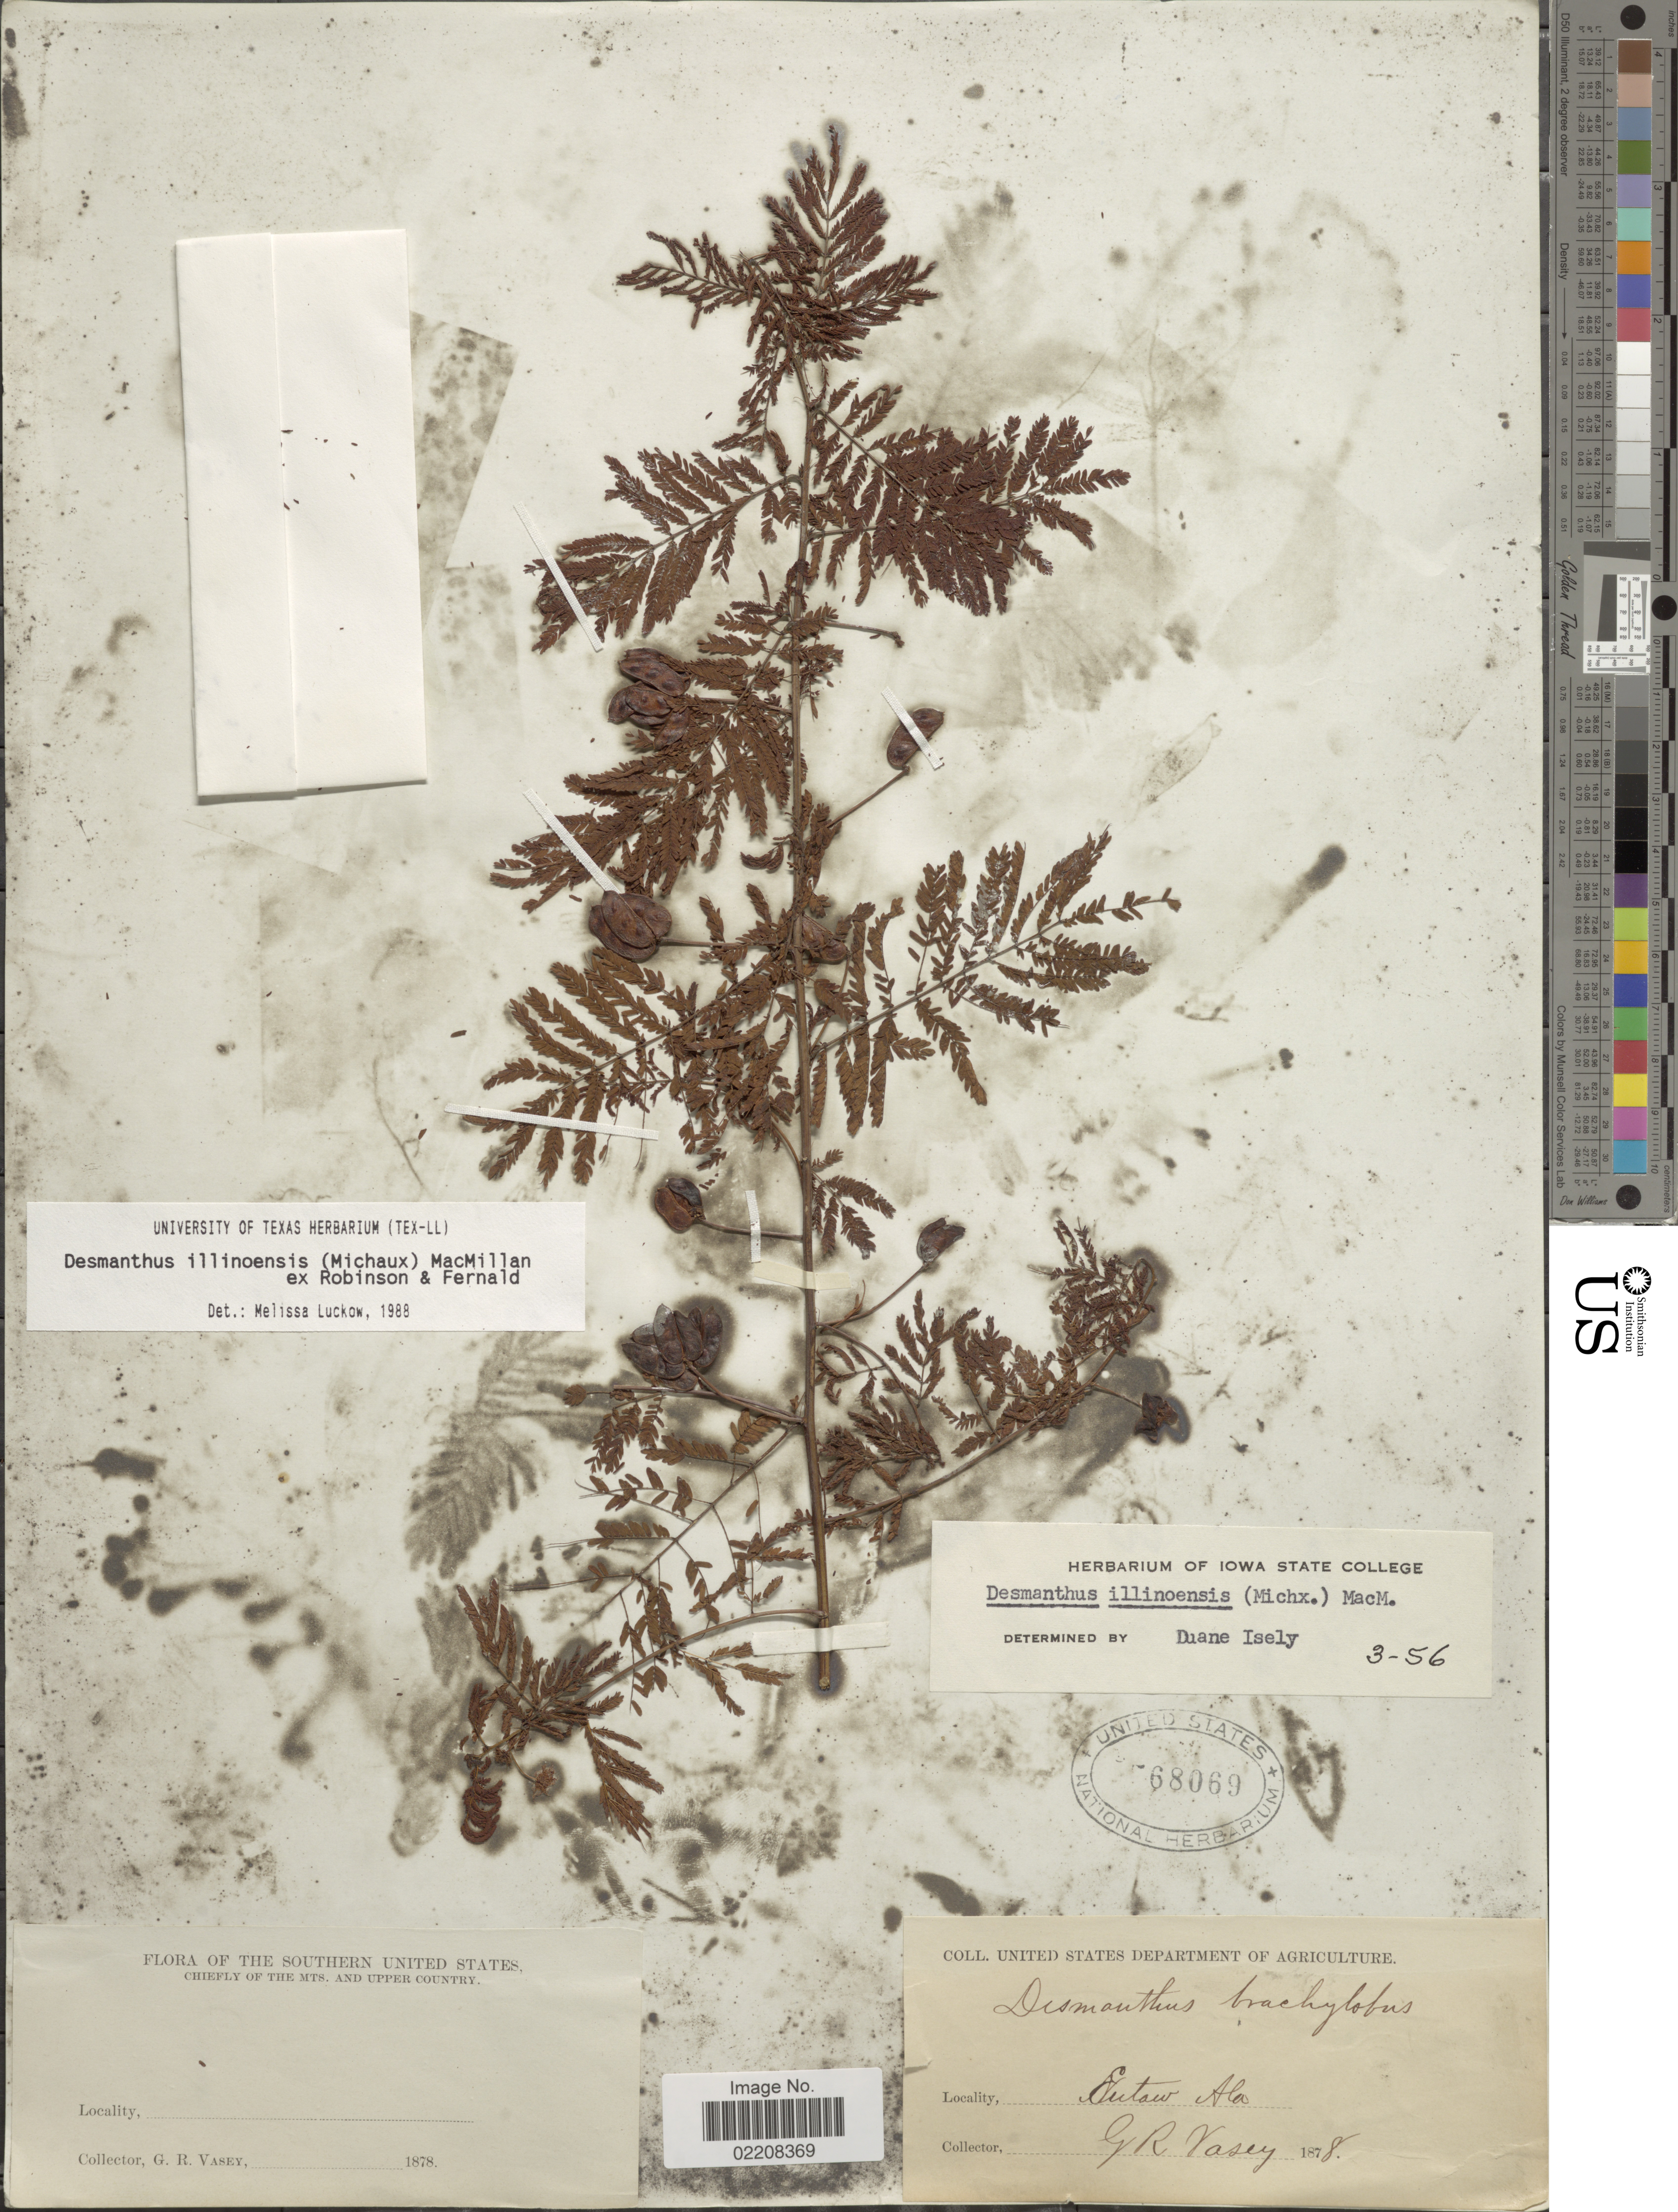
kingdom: Plantae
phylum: Tracheophyta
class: Magnoliopsida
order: Fabales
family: Fabaceae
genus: Desmanthus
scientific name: Desmanthus illinoensis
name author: (Michx.) MacMill.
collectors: G. R. Vasey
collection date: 1878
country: United States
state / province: Alabama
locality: Eutaw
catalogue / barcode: US 68069